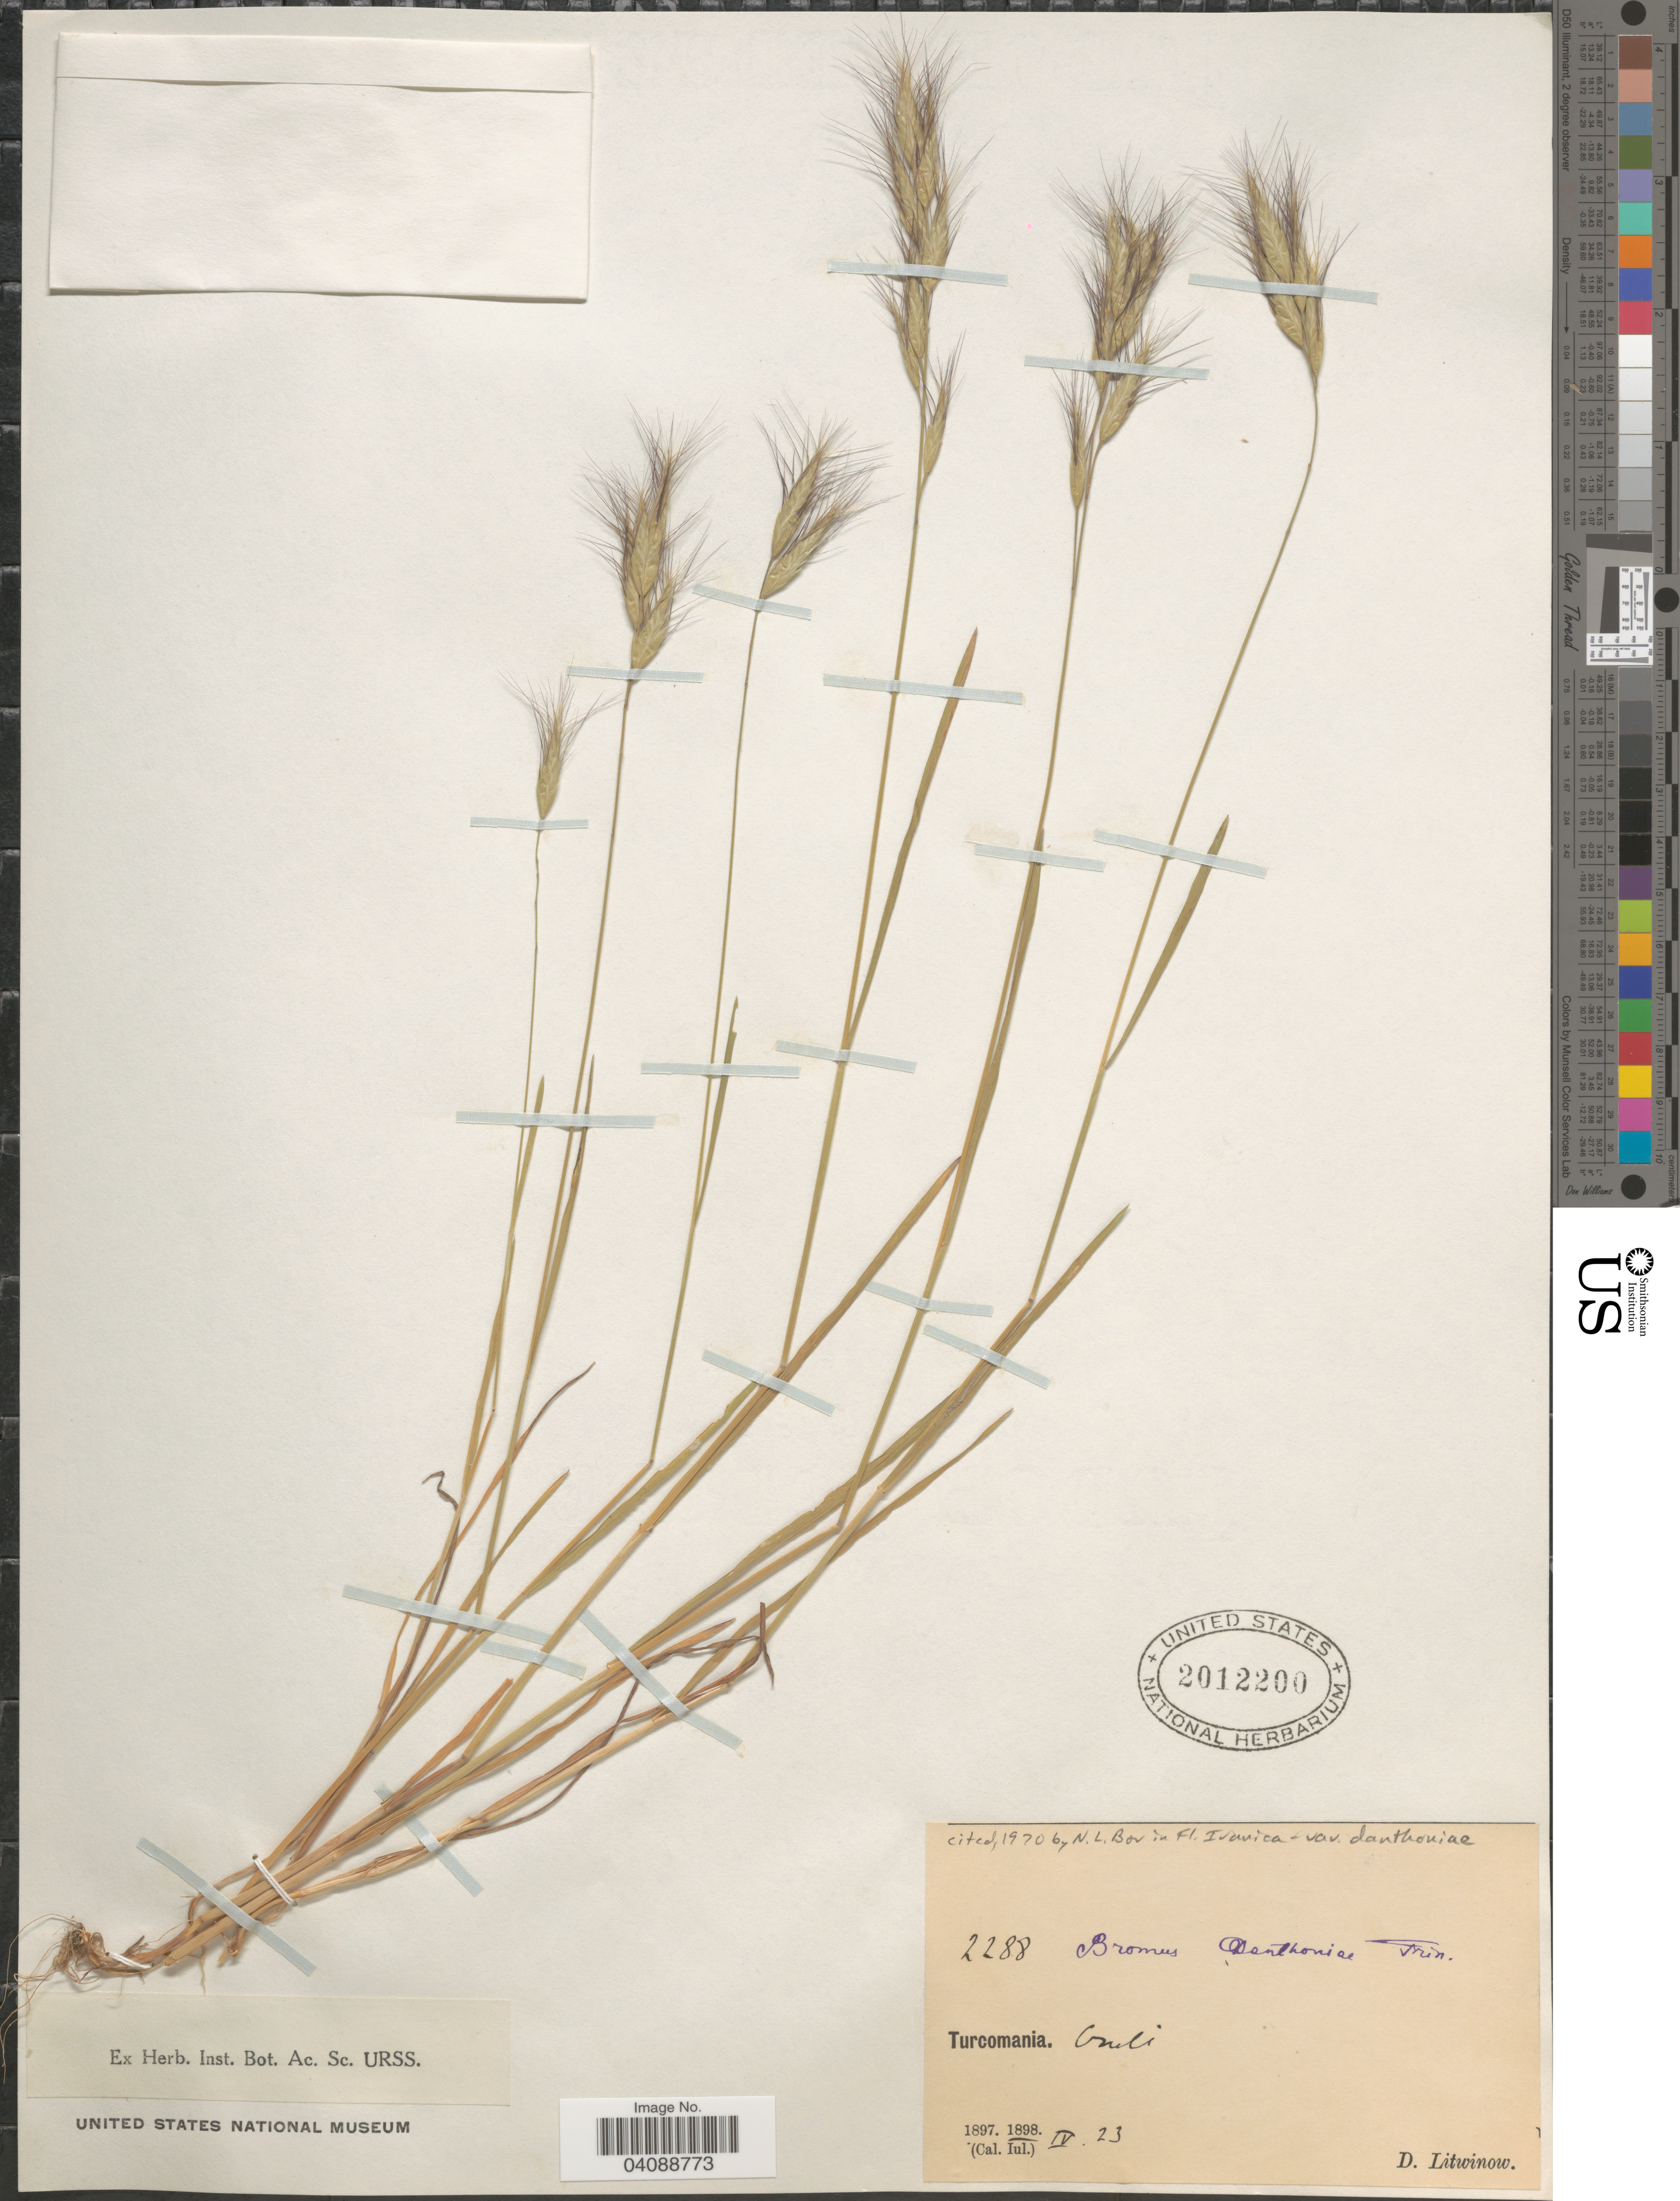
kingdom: Plantae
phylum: Tracheophyta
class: Liliopsida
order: Poales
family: Poaceae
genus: Bromus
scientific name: Bromus danthoniae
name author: Trin. ex C.A. Mey.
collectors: D. Litwinow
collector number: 2288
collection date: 1898-04-23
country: Turkmenistan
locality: Turcomania. Corli.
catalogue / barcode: US 2012200